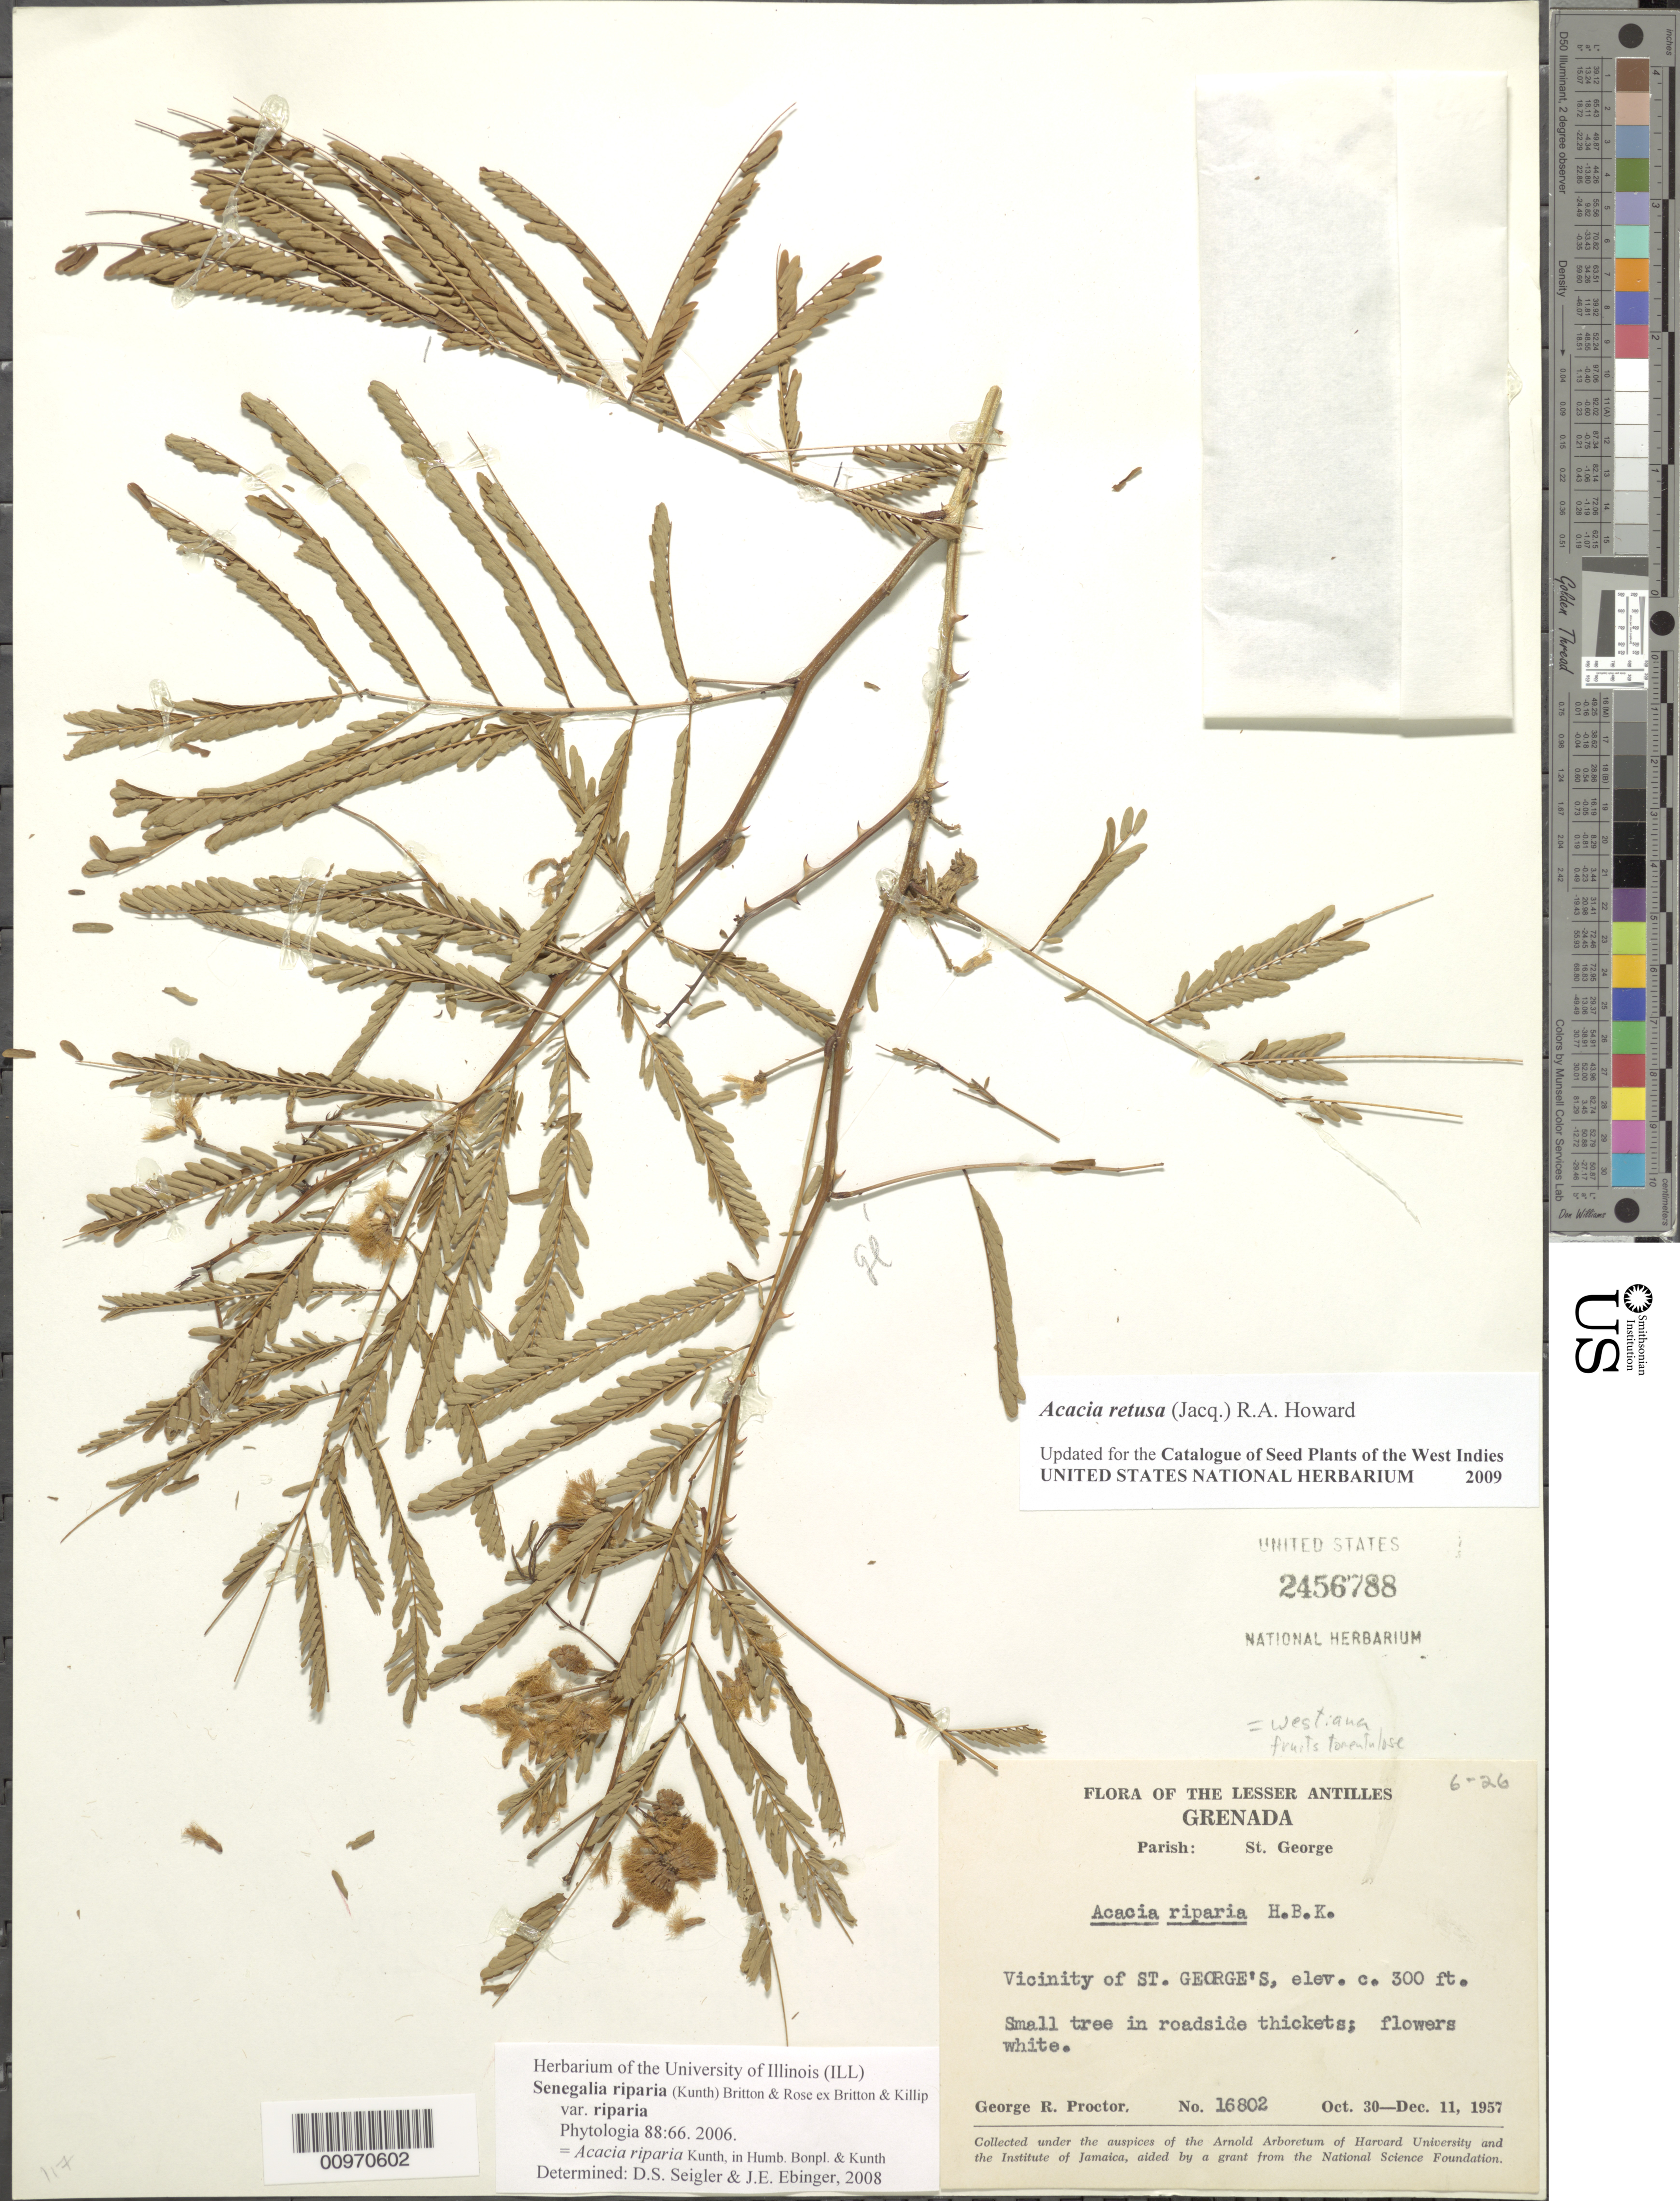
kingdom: Plantae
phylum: Tracheophyta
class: Magnoliopsida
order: Fabales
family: Fabaceae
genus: Senegalia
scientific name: Senegalia riparia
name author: (Kunth) Britton & Rose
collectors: G. R. Proctor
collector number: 16802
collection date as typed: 30 Oct 1957 to 11 Dec 1937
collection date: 1957-10-30/1957-12-11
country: Grenada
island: Grenada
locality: Vicinity of St. George's.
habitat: In roadside thickets.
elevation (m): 91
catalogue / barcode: US 2456788